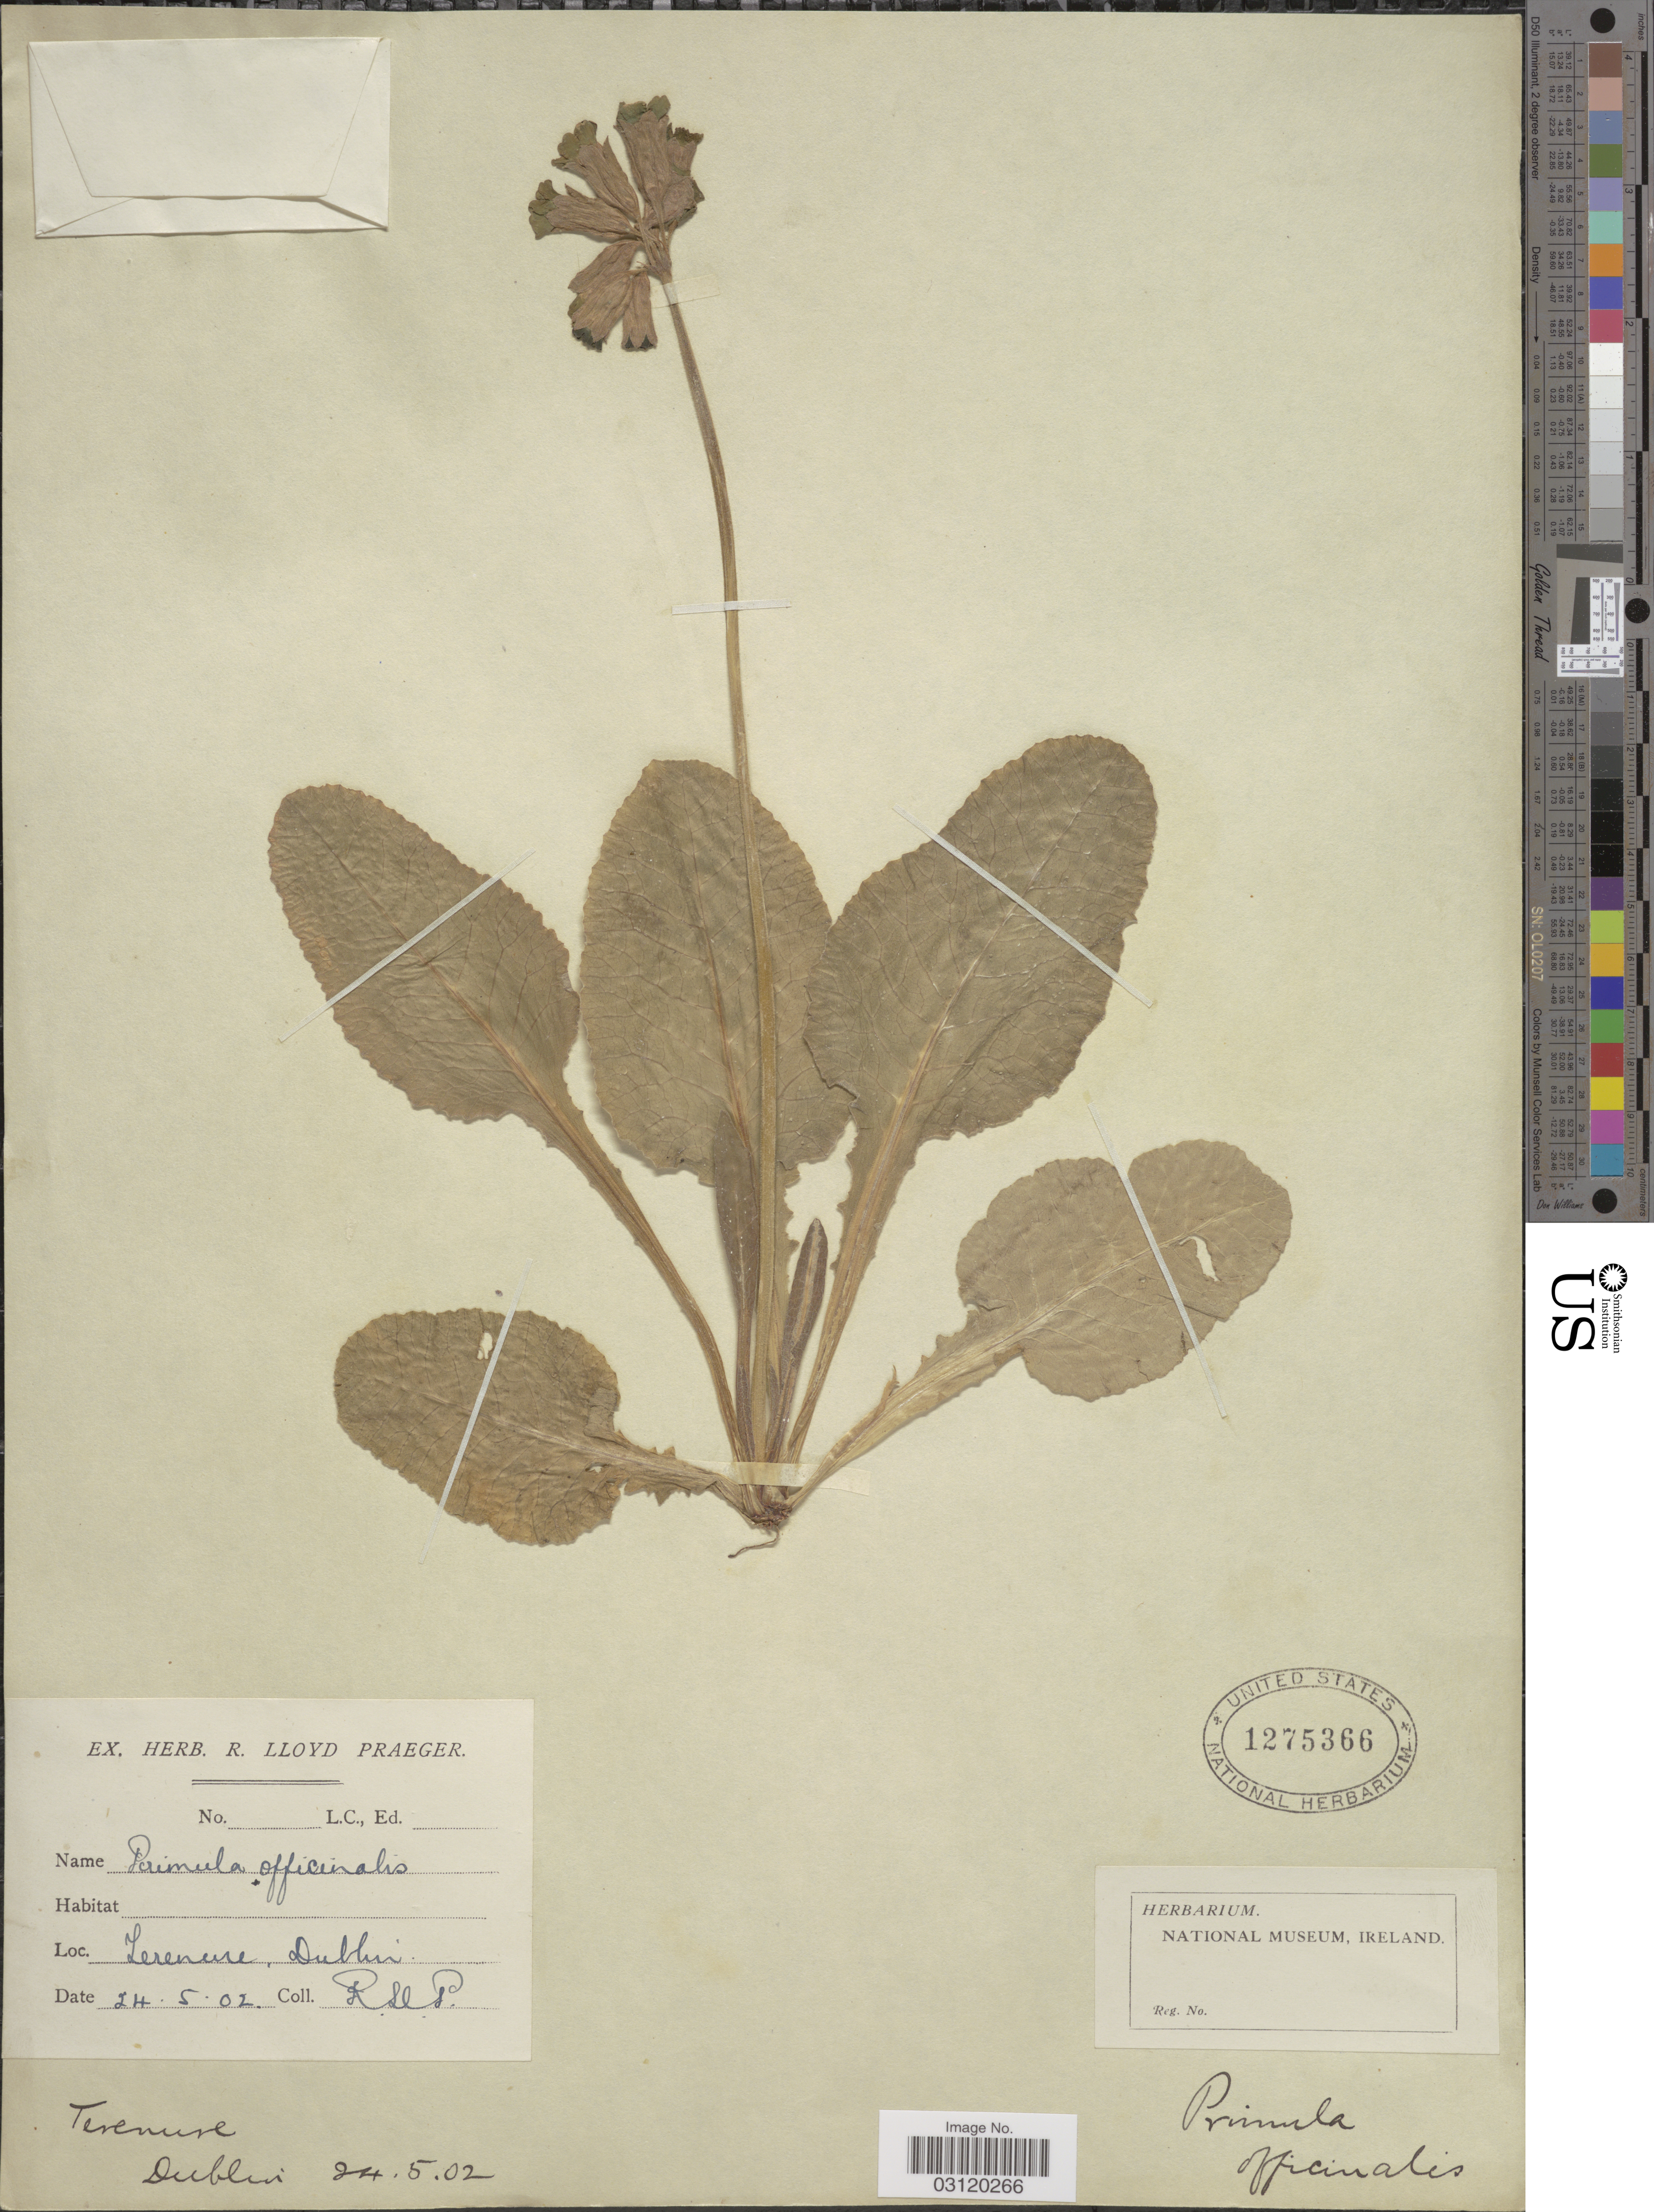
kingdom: Plantae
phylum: Tracheophyta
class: Magnoliopsida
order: Ericales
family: Primulaceae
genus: Primula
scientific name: Primula officinalis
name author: (L.) Hill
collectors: R. Praeger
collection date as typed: Transcribed d/m/y: 24/5/2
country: Ireland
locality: Lerenene, Dublin.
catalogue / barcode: US 1275366